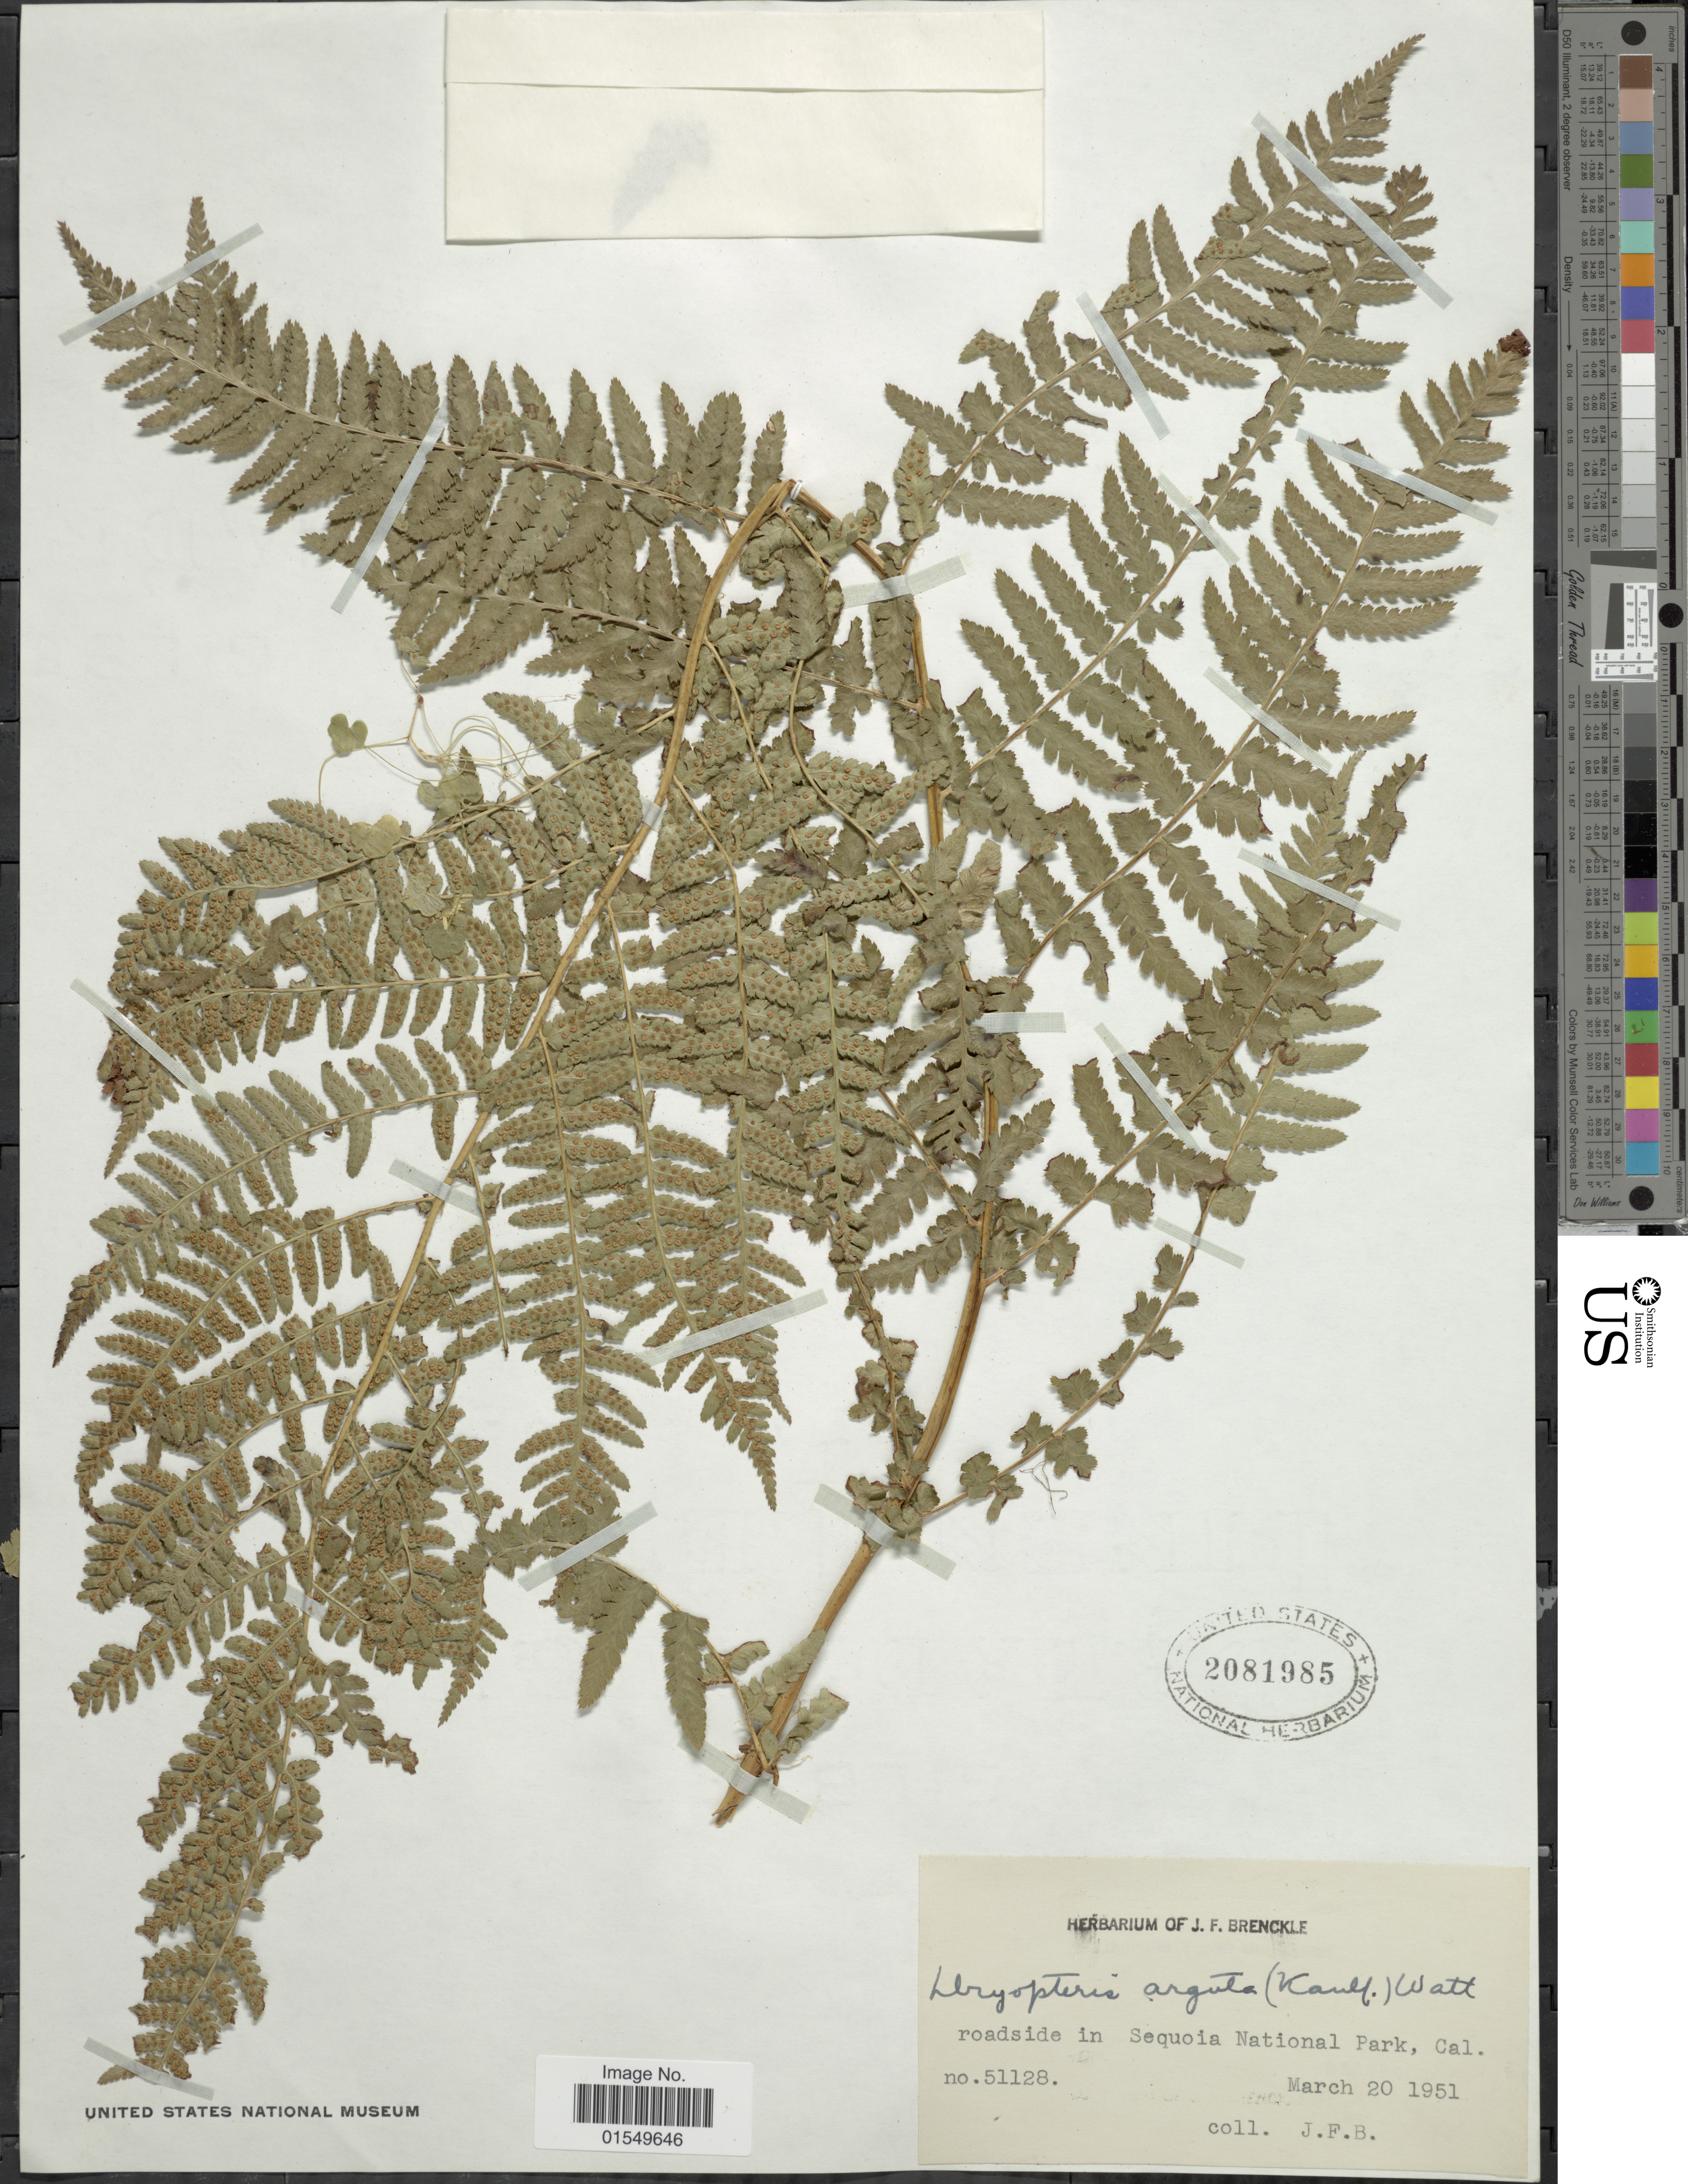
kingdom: Plantae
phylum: Tracheophyta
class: Polypodiopsida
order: Polypodiales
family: Dryopteridaceae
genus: Dryopteris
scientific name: Dryopteris arguta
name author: (Kaulf.) Maxon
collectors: J. Brenckle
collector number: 51128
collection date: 1951-03-20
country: United States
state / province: California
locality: Sequoia National Park, Cal.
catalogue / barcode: US 2081985